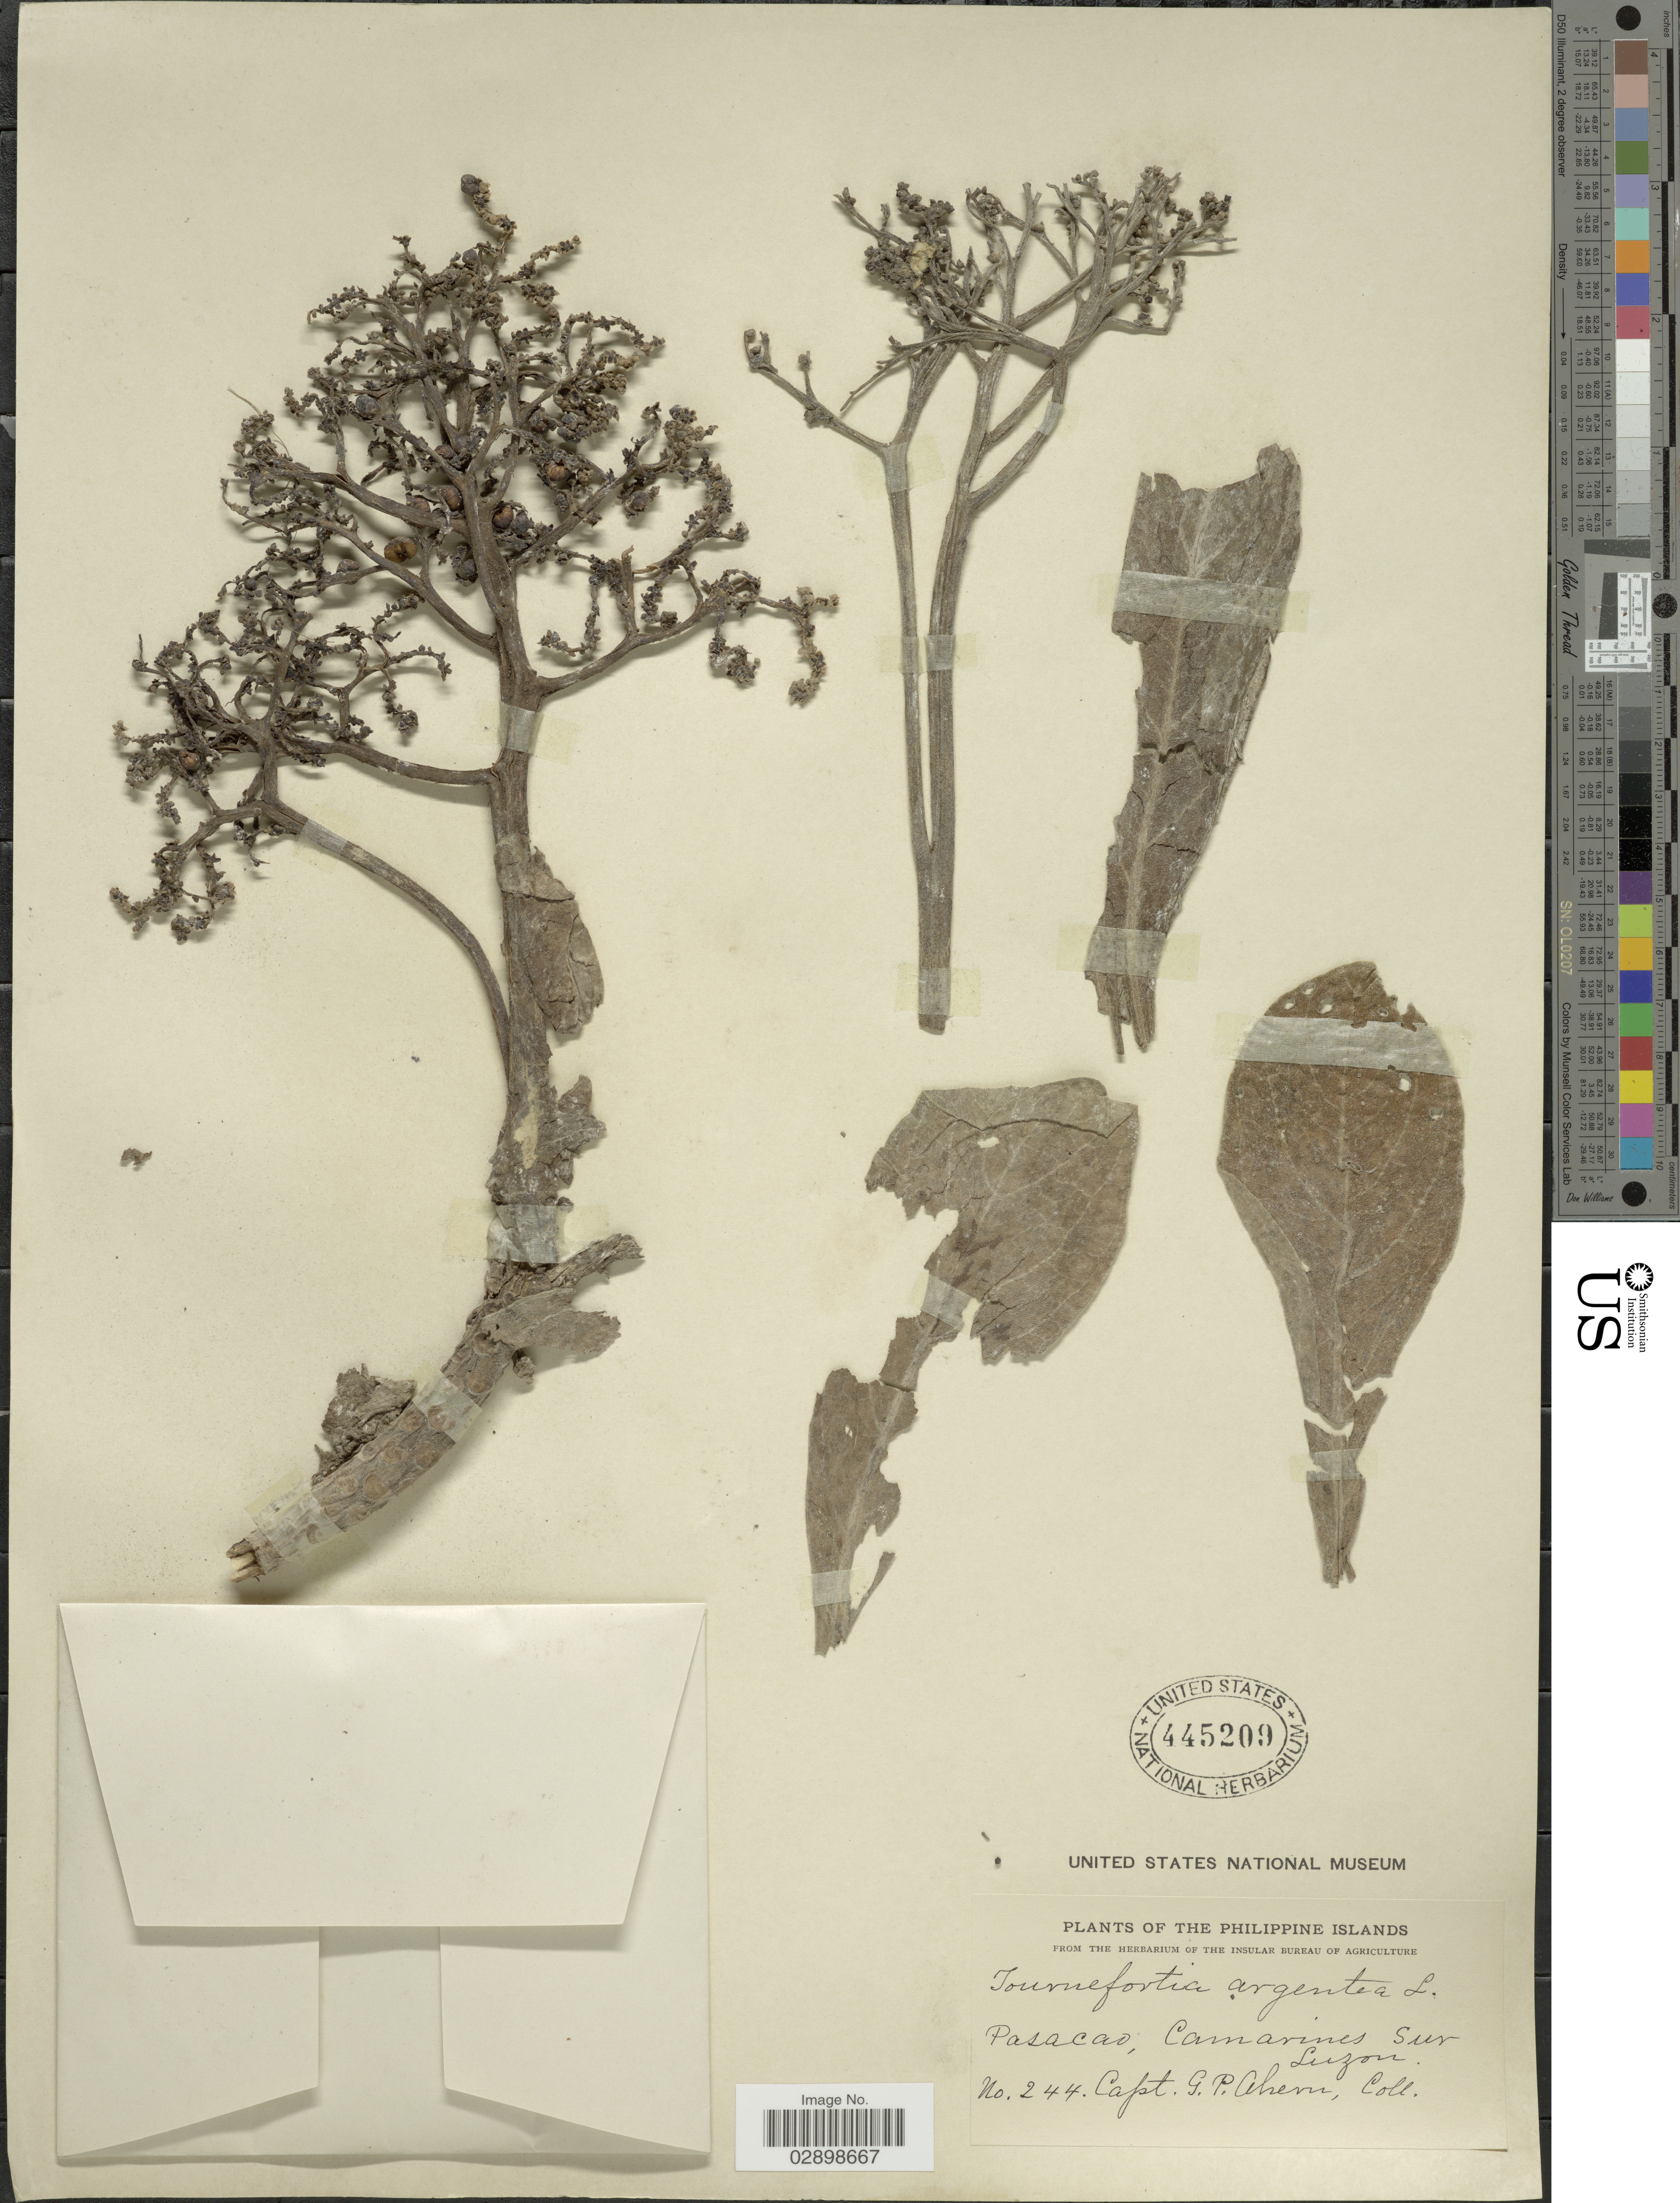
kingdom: Plantae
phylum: Tracheophyta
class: Magnoliopsida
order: Boraginales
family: Heliotropiaceae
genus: Tournefortia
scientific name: Tournefortia argentea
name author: L. f.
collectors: G. Ahem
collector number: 244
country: Philippines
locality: Philippine Islands. Pasacao, Camarines Sur, Luzon.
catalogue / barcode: US 445209